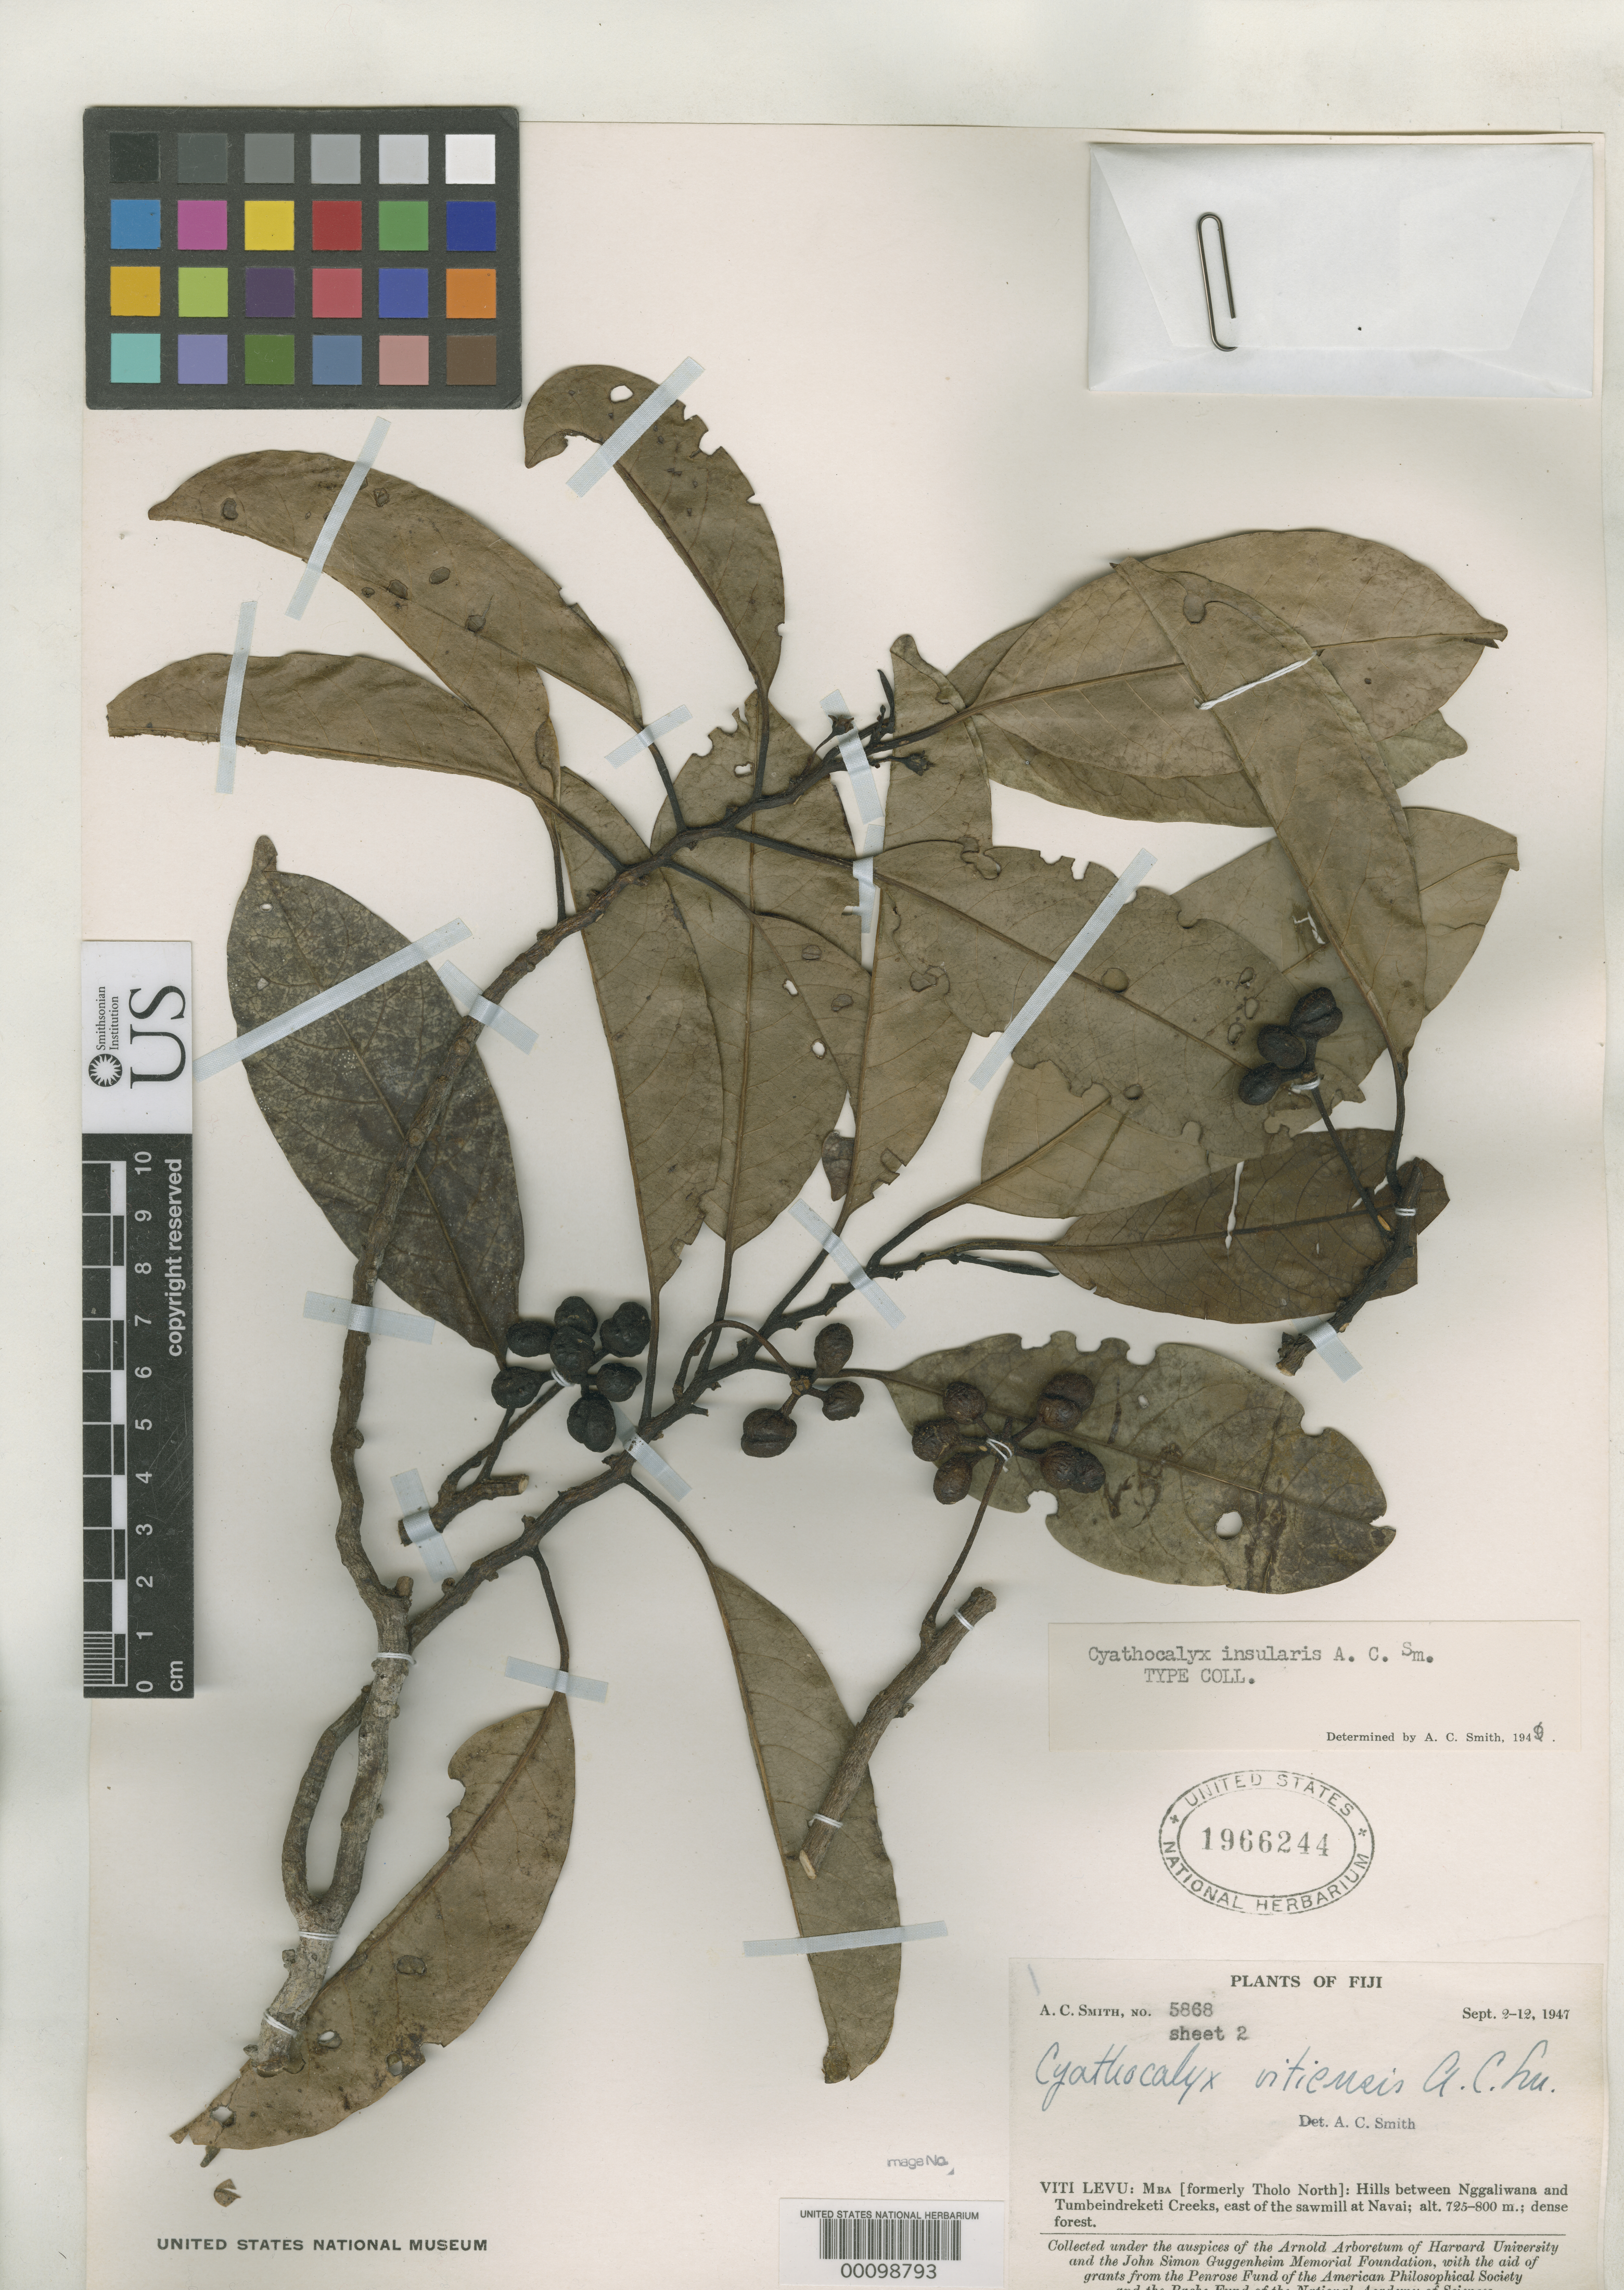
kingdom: Plantae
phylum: Tracheophyta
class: Magnoliopsida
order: Magnoliales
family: Annonaceae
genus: Cyathocalyx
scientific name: Cyathocalyx insularis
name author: A.C. Sm.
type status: Isotype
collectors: A. C. Smith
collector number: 5868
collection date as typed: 02 Sep 1947 to 12 Sep 1947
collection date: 1947-09-02/1947-09-12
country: Fiji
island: Viti Levu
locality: Mba, hills between Nggaliwana & Tumbeindreketi creeks, E of sawmill at Navai. [Viti Levu Group]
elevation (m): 725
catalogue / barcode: US 1966244